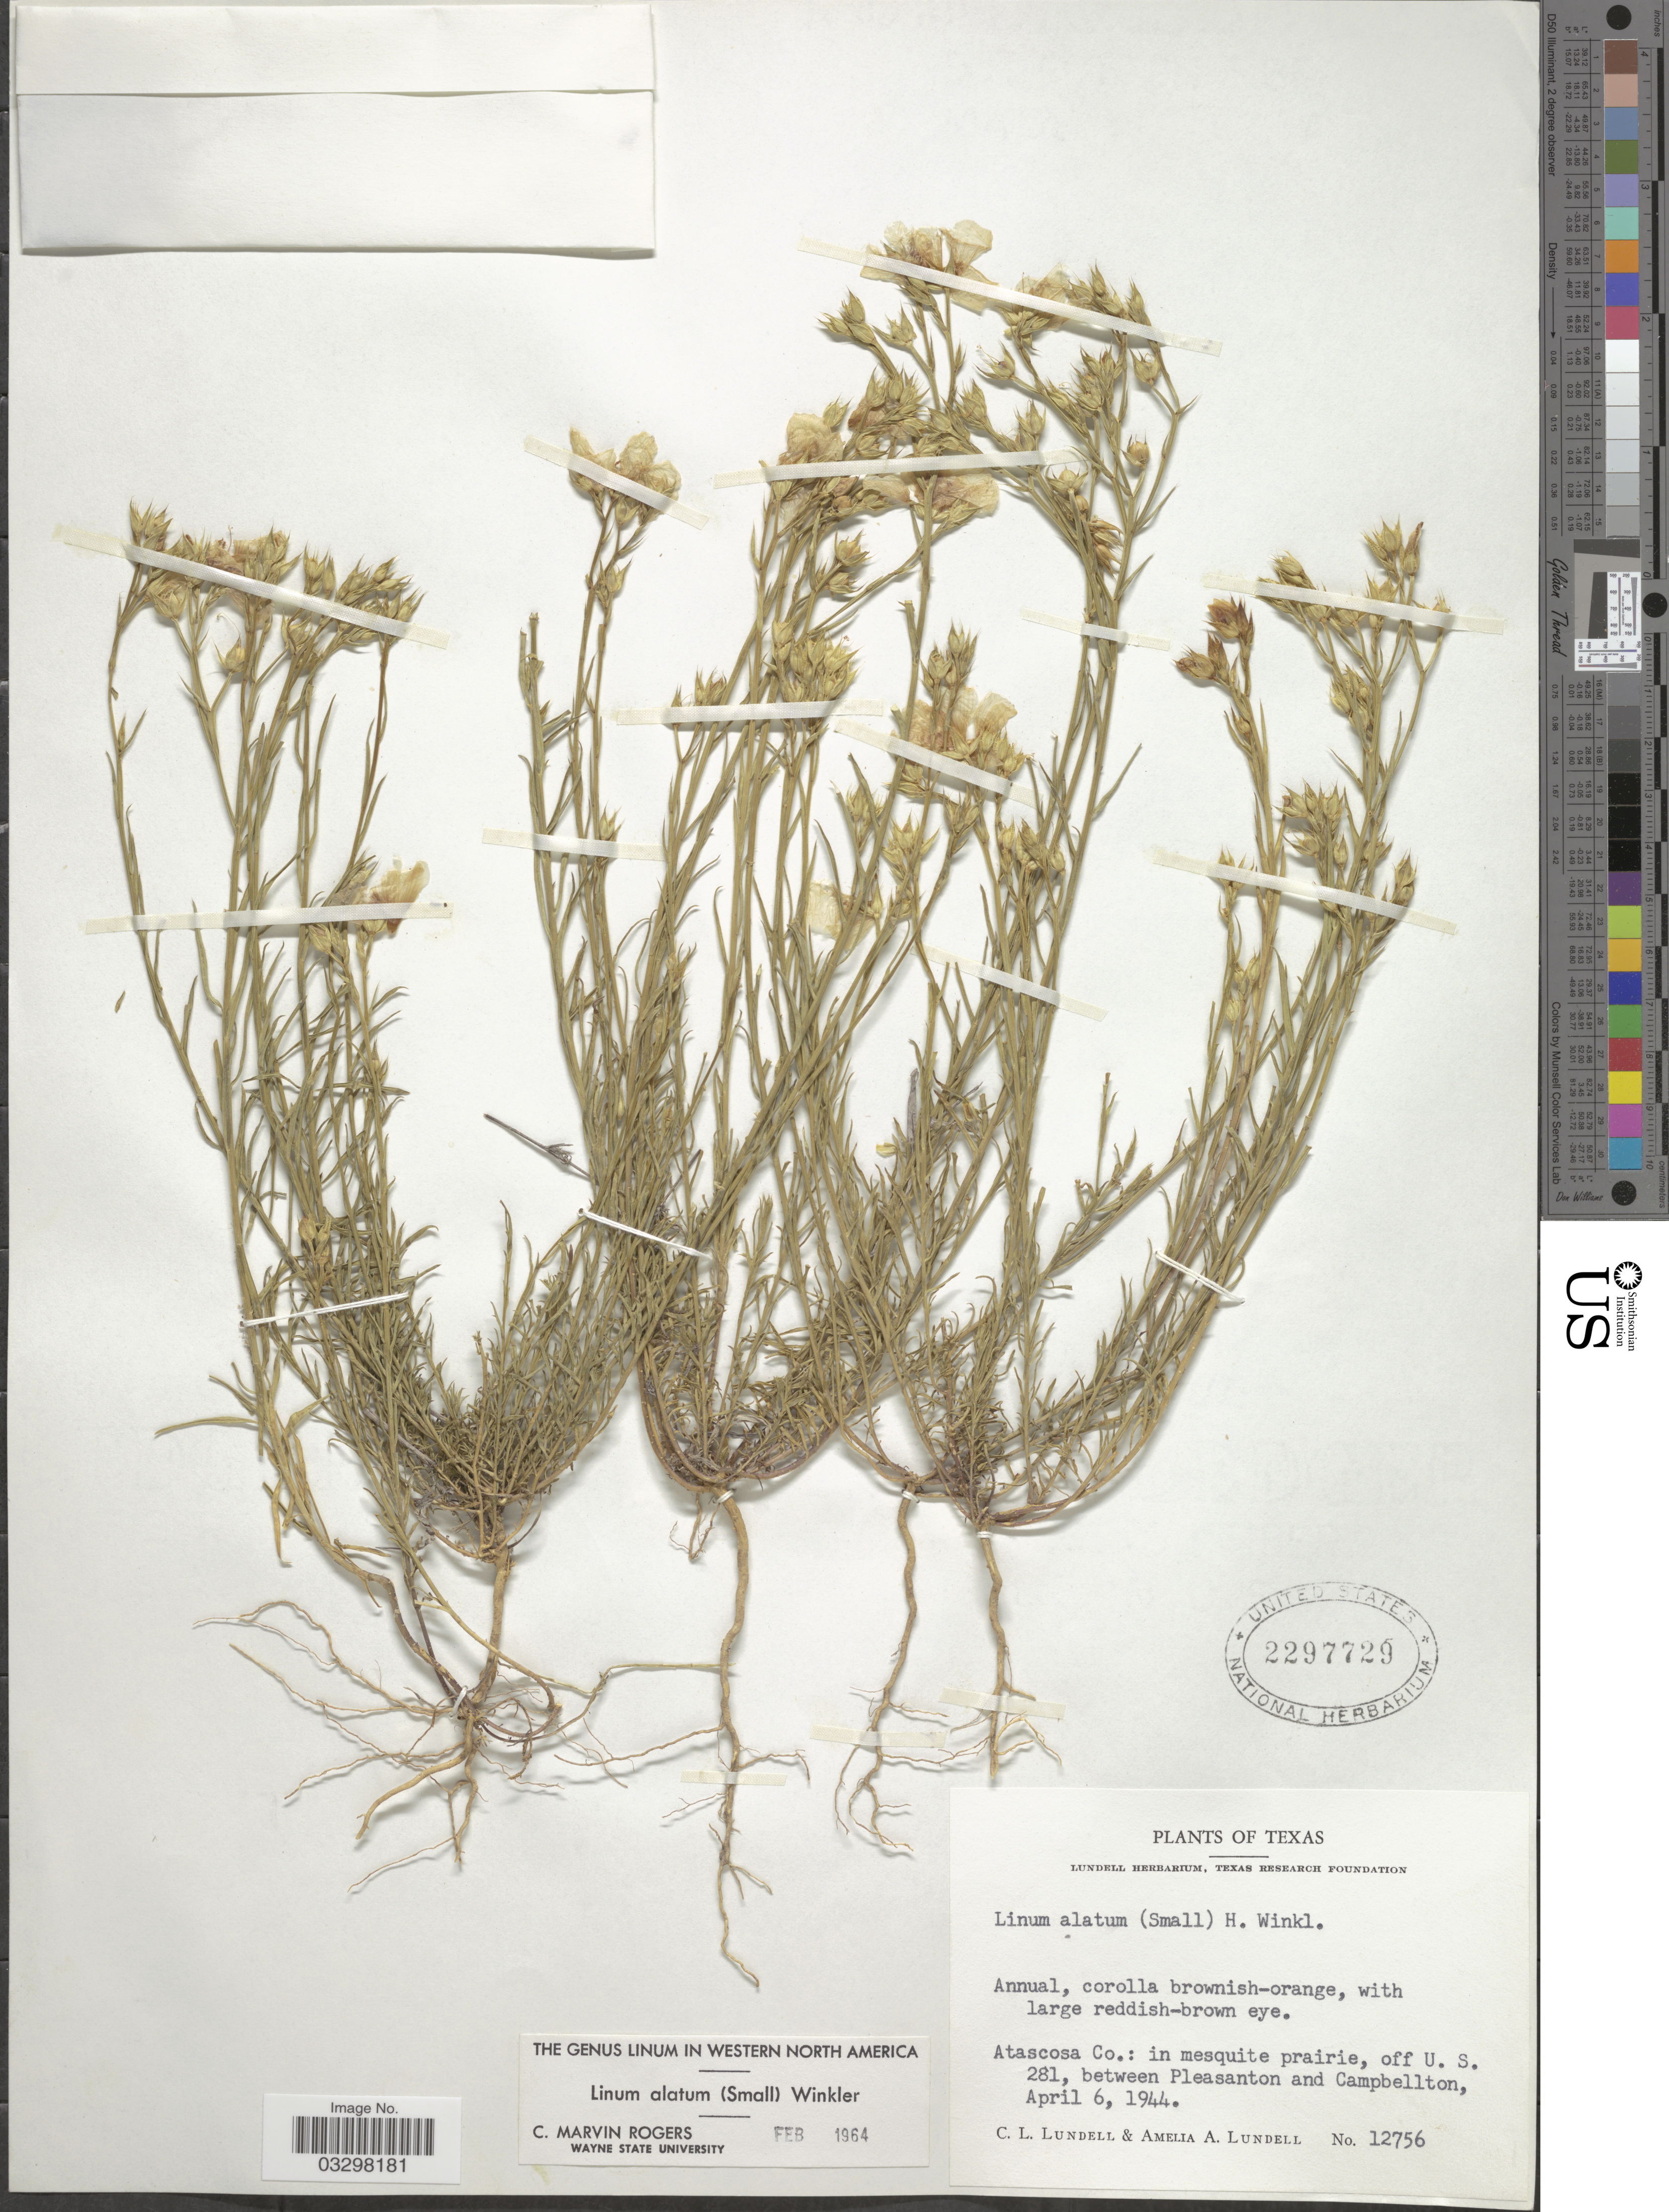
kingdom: Plantae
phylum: Tracheophyta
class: Magnoliopsida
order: Malpighiales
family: Linaceae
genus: Linum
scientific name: Linum alatum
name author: (Small) H.J.P. Winkl.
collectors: C. L. Lundell & A. A. Lundell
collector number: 12756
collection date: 1944-04-06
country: United States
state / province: Texas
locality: Atascosa Co.: in mesquite prairie, off U.S. 281, between Pleasanton and Campbellton.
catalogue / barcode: US 2297729